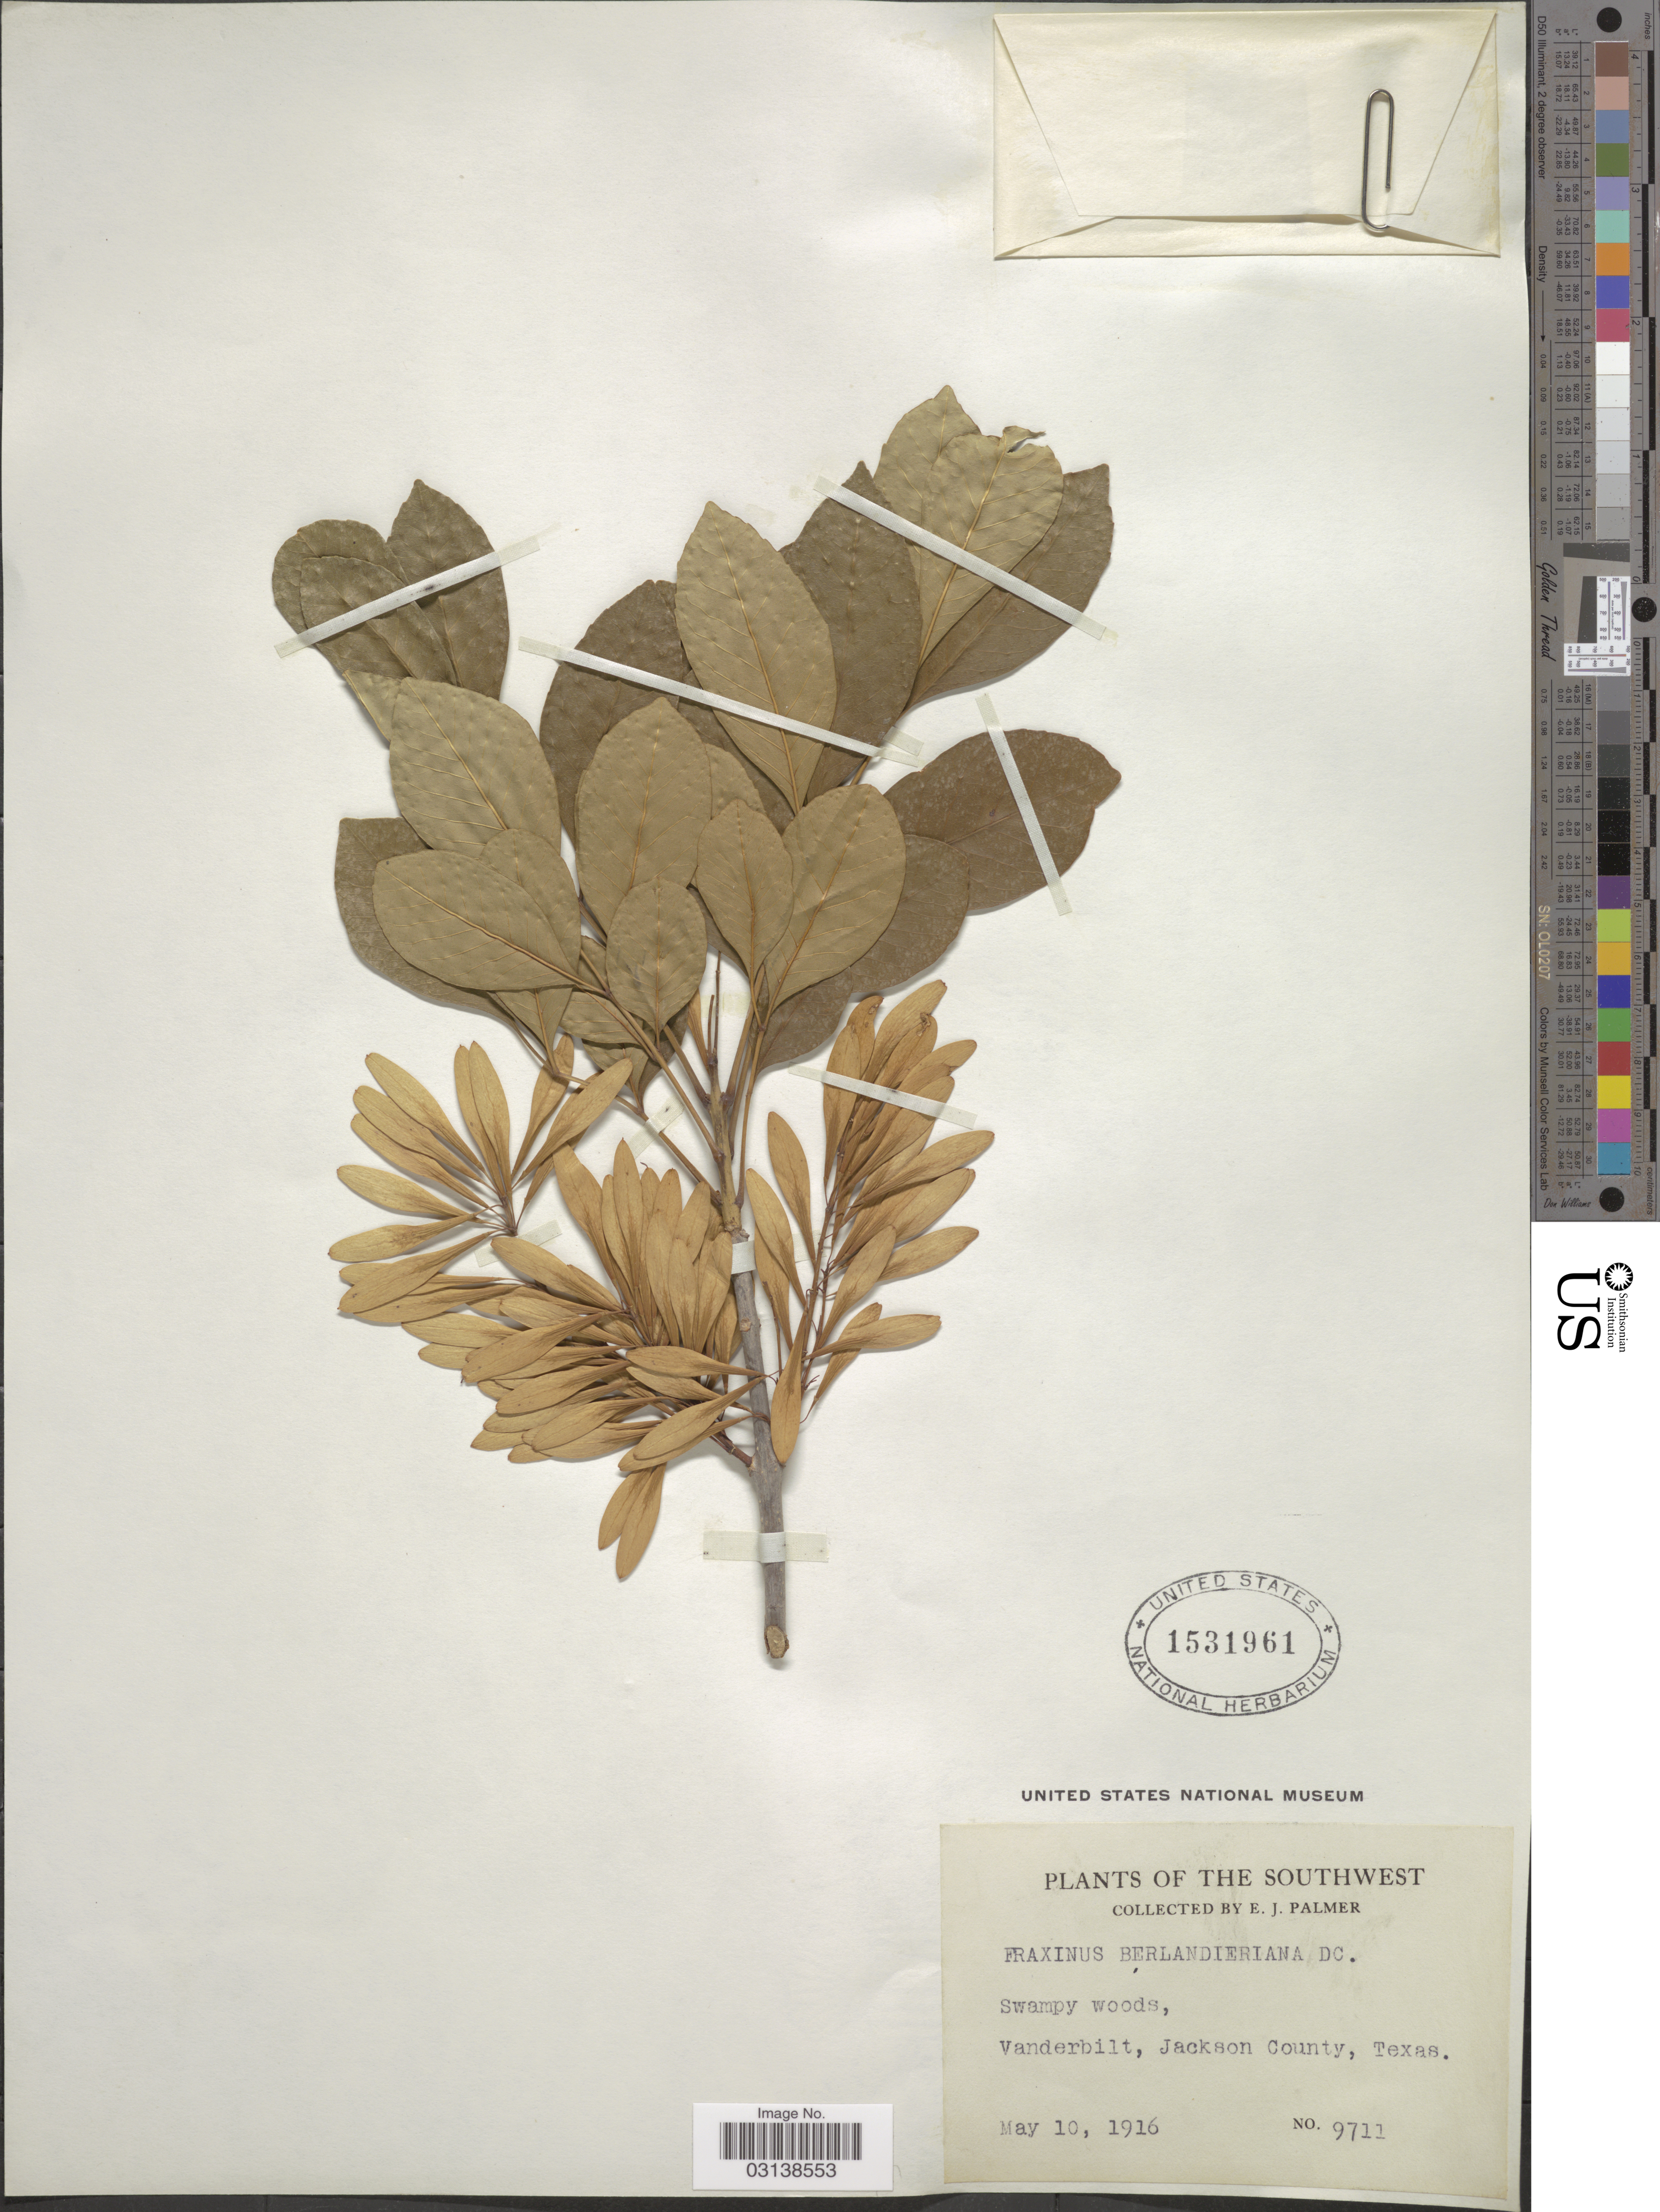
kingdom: Plantae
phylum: Tracheophyta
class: Magnoliopsida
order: Lamiales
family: Oleaceae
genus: Fraxinus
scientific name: Fraxinus berlandieriana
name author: A. DC.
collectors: E. J. Palmer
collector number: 9711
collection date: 1916-05-10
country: United States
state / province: Texas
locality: The Southwest, Swampy woods, Vanderbilt, Jackson County.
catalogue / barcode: US 1531961